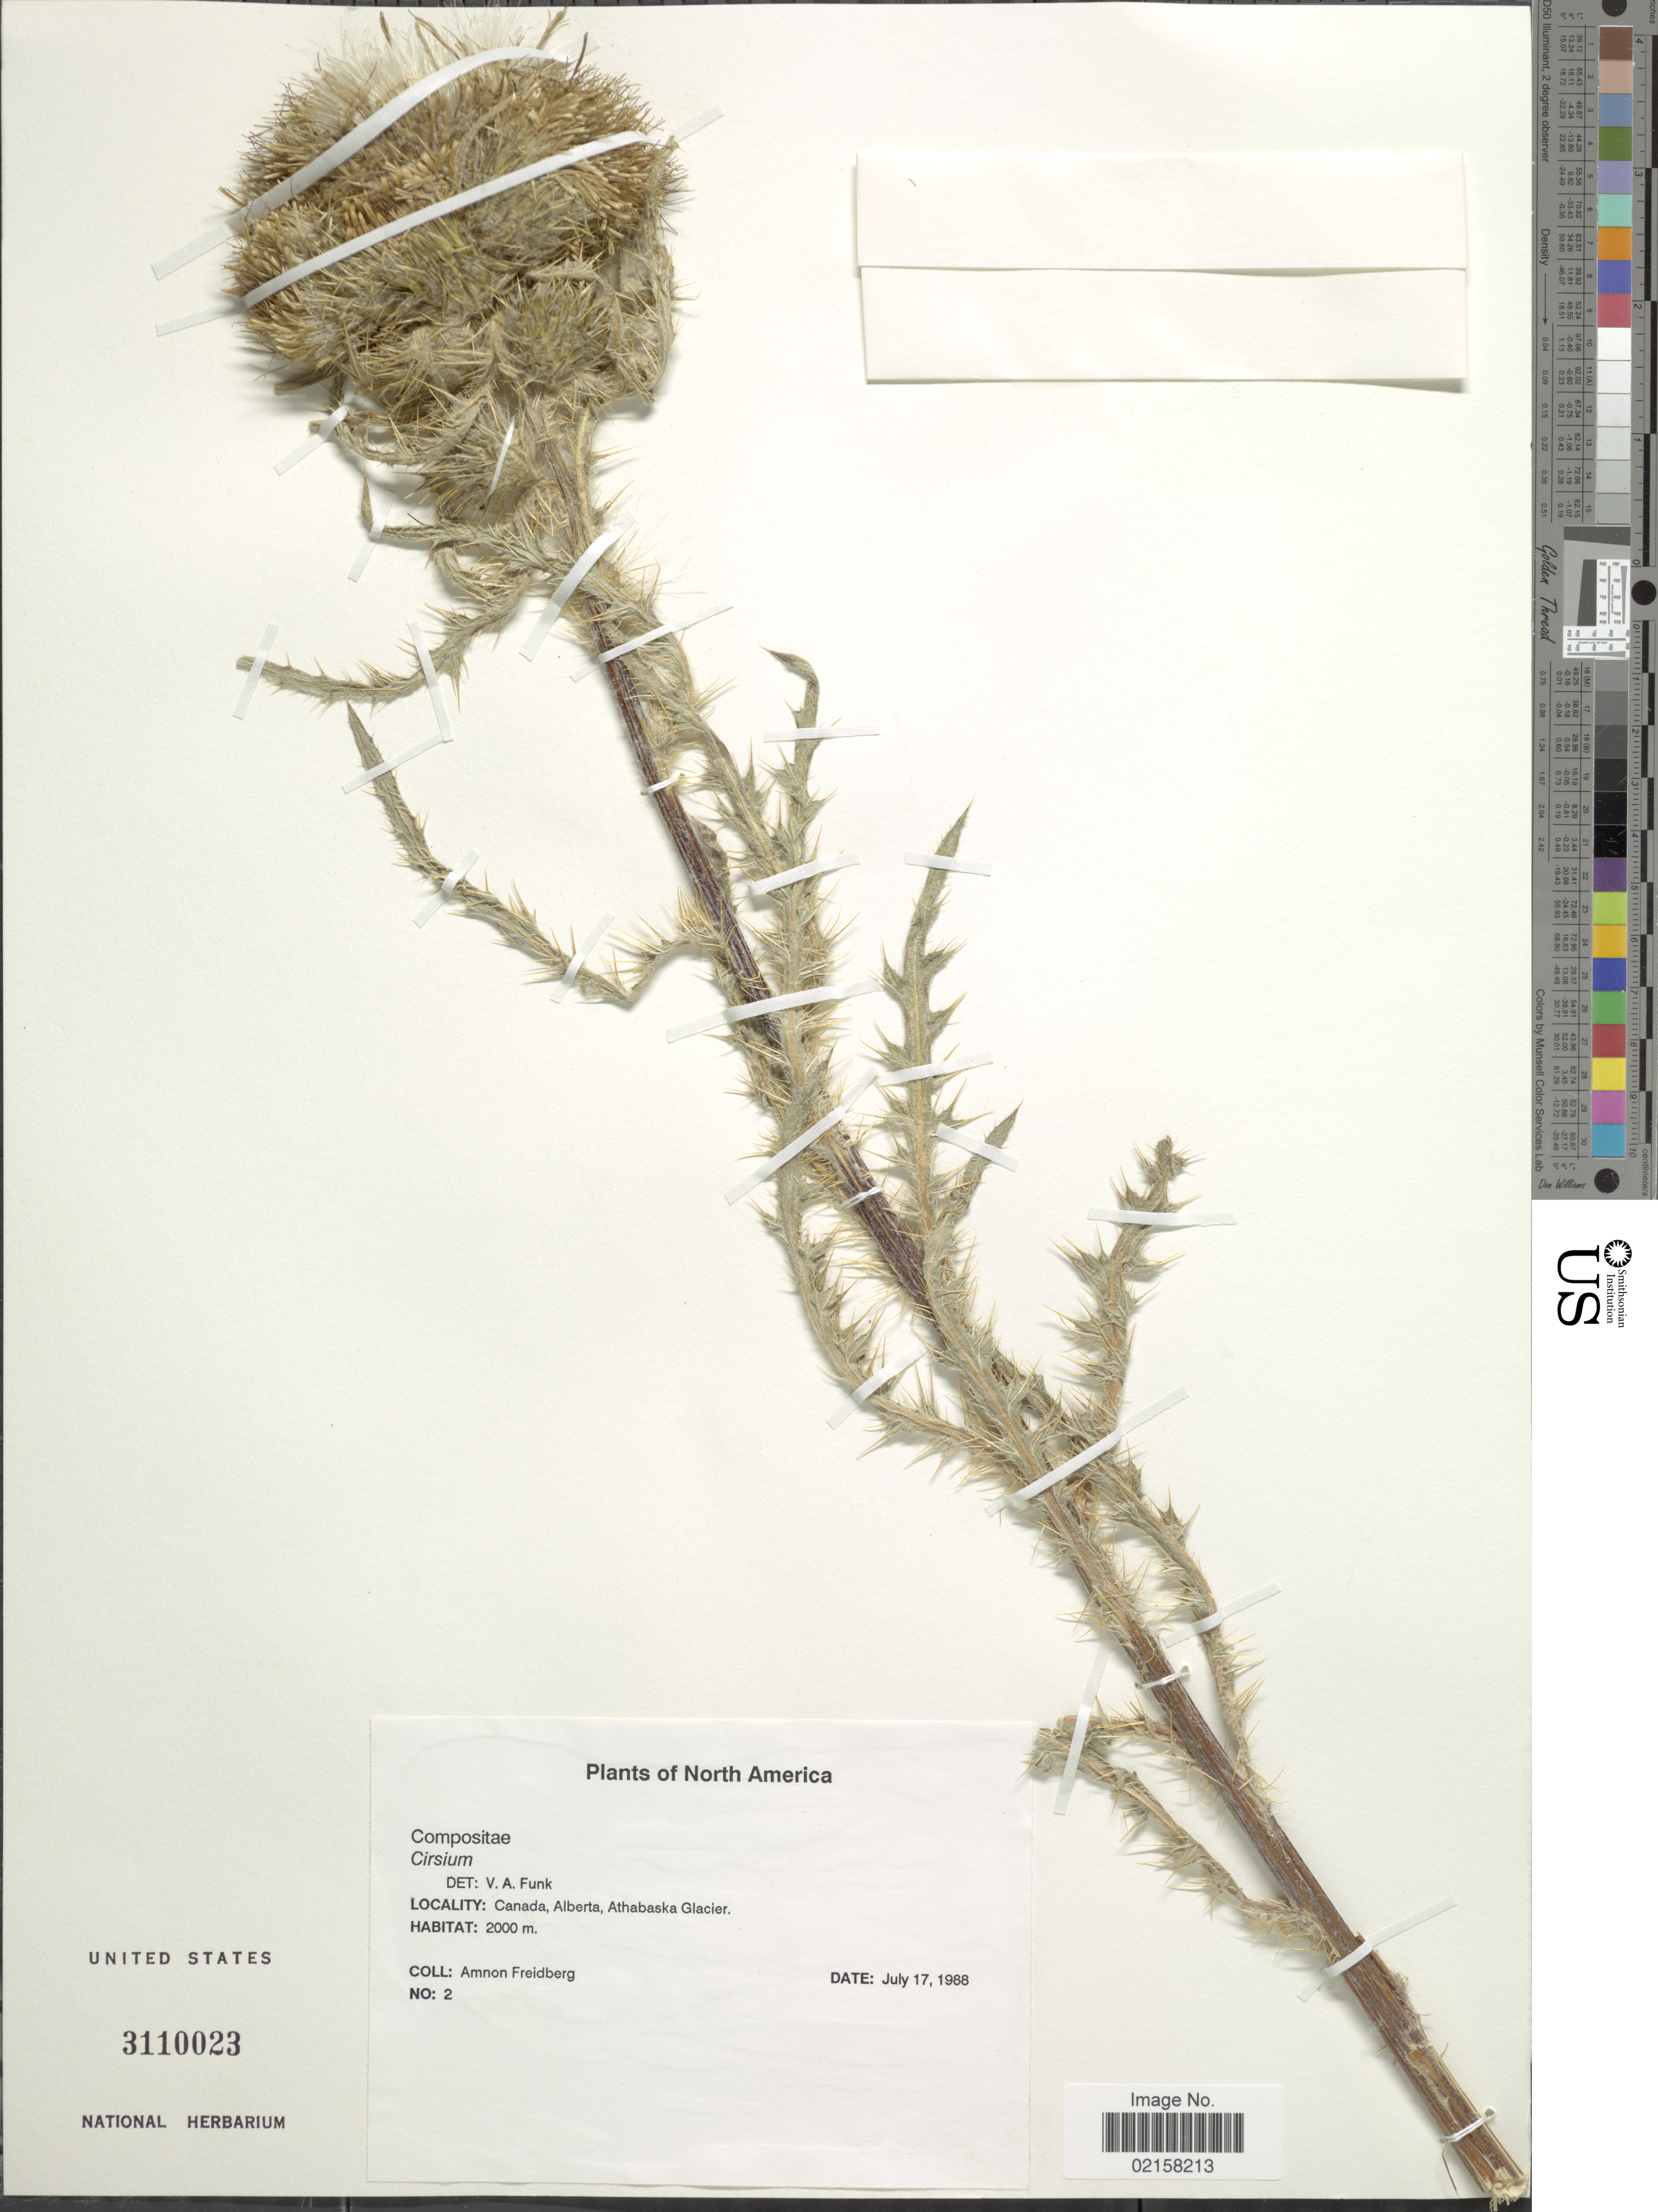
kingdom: Plantae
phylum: Tracheophyta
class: Magnoliopsida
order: Asterales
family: Asteraceae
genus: Cirsium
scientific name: Cirsium sp.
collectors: A. Freidberg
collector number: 2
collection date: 1988-07-17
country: Canada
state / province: Alberta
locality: Athabaska Glacier.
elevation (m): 2000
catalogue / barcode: US 3110023